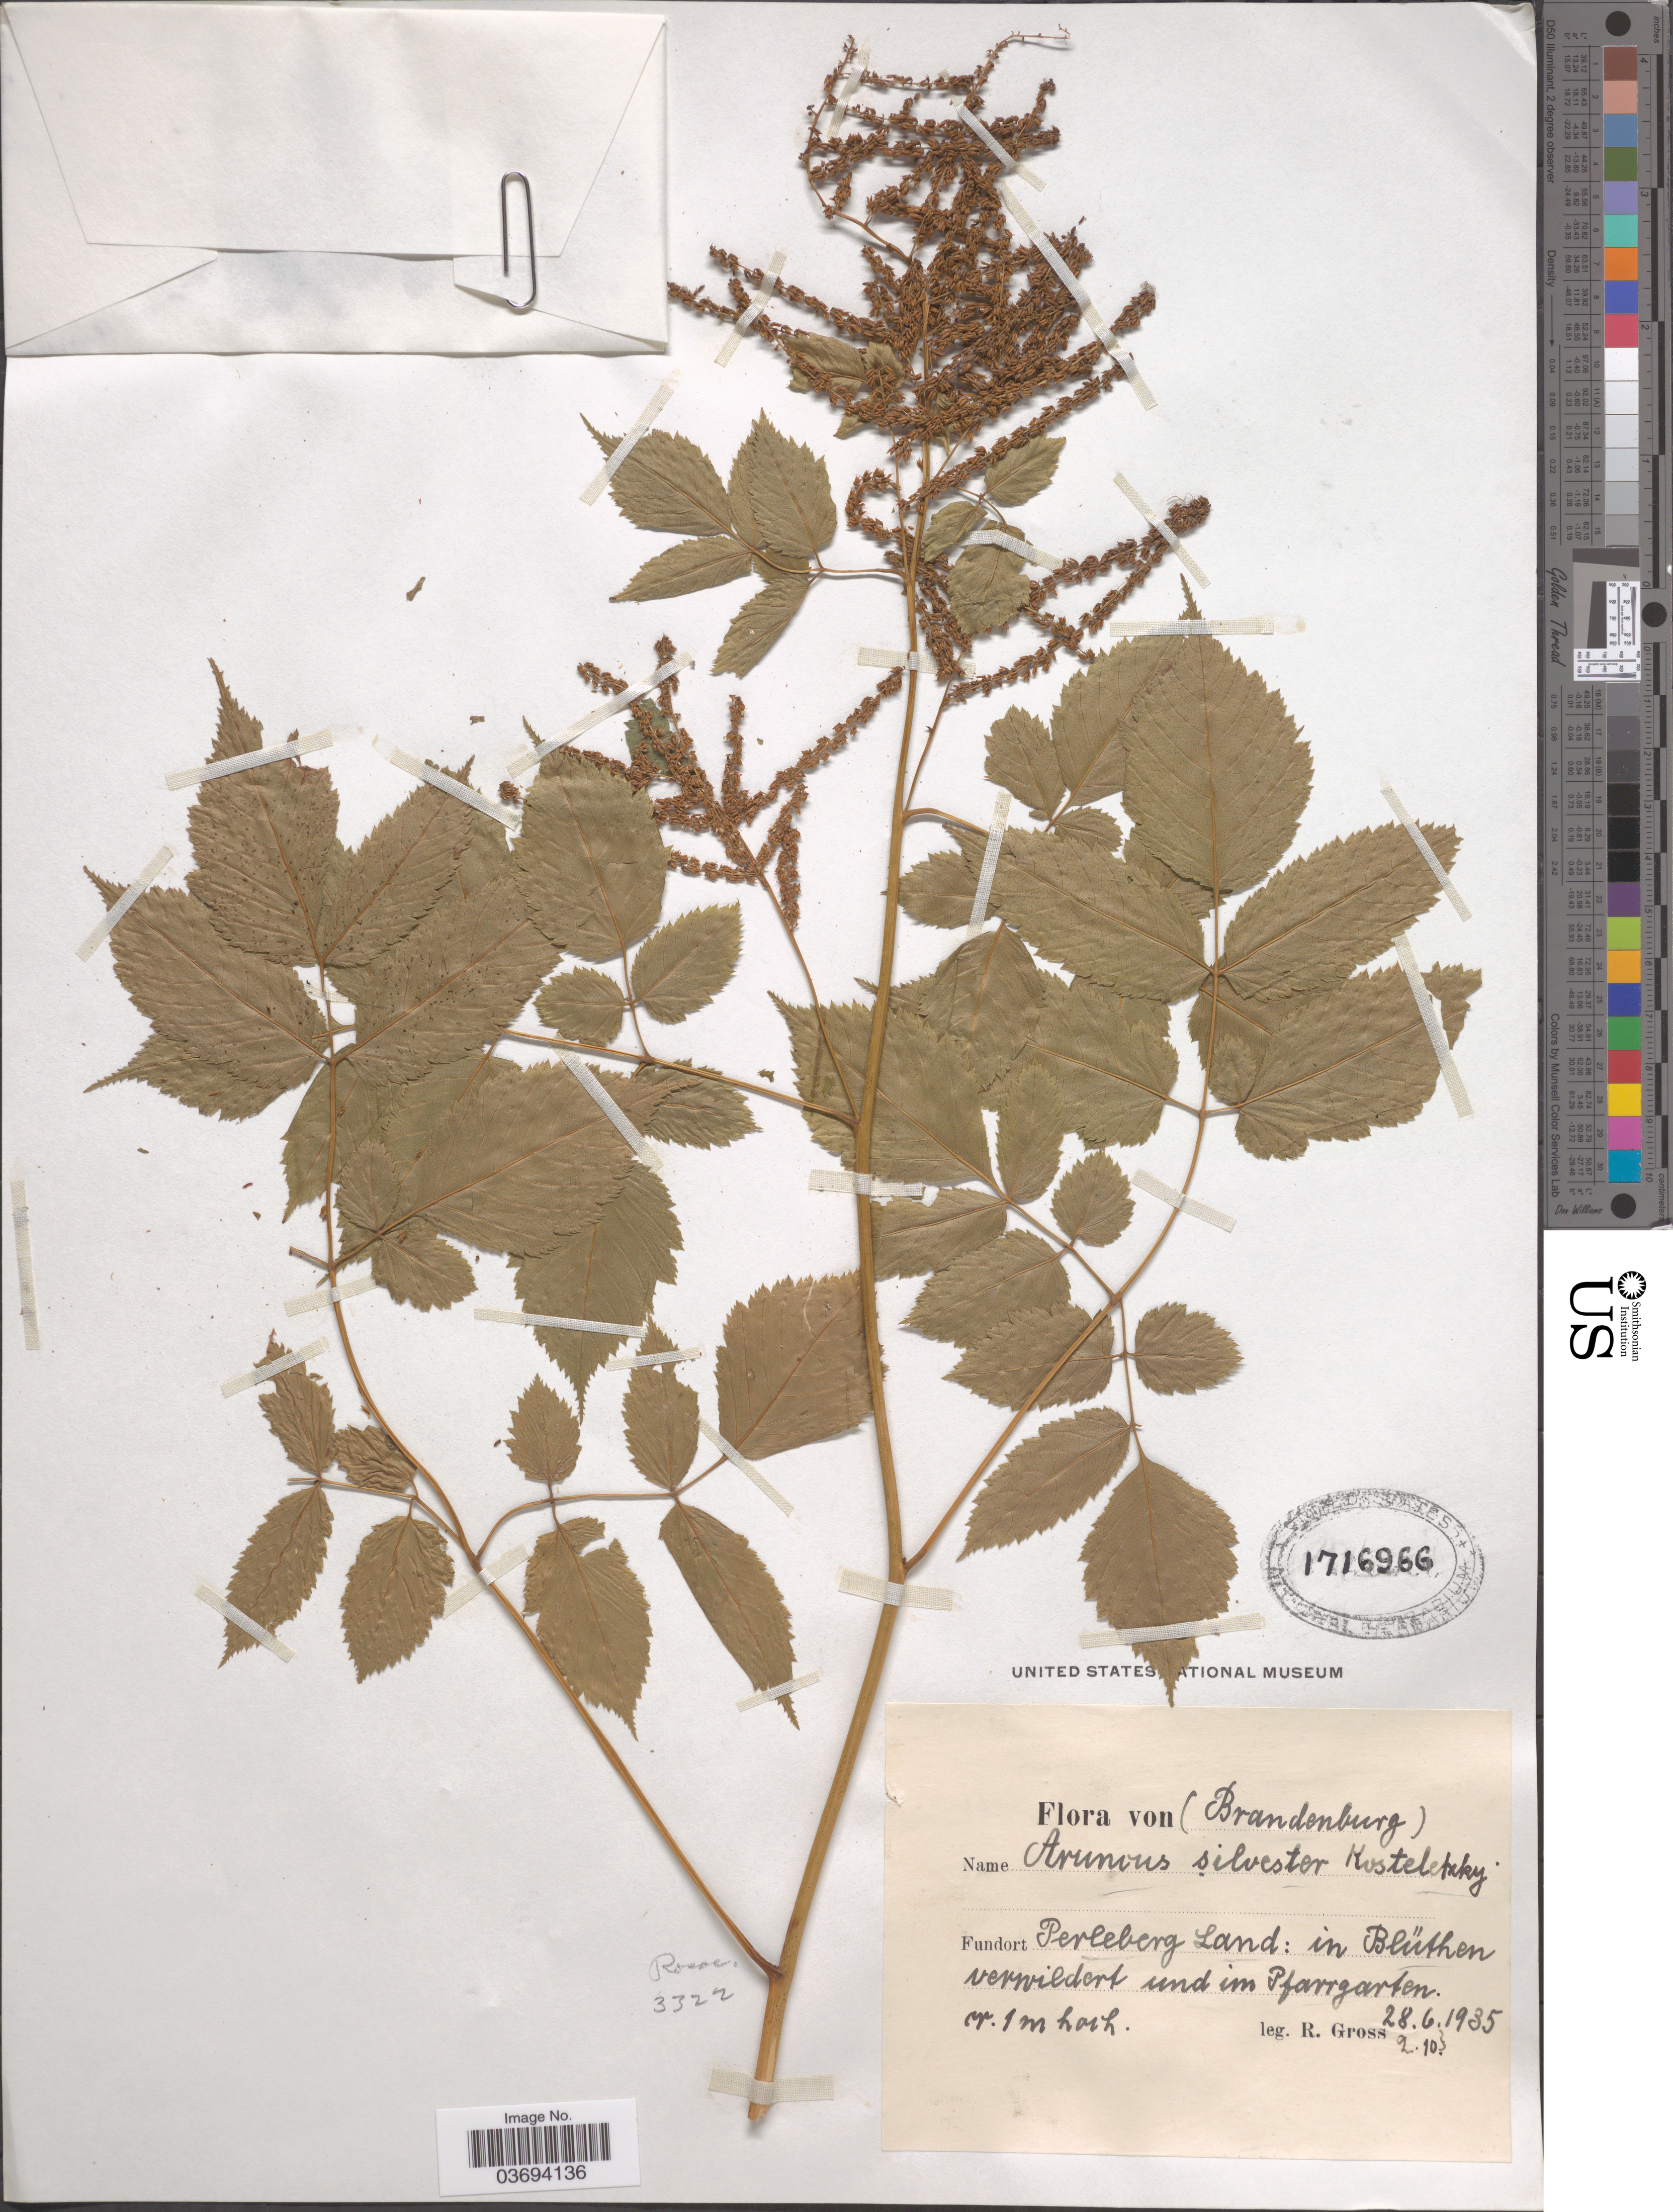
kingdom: Plantae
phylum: Tracheophyta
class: Magnoliopsida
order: Rosales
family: Rosaceae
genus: Aruncus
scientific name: Aruncus sylvester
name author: Kostel. ex Maxim.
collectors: R. Gross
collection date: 1935-06-28/1935-10-02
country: Germany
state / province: Brandenburg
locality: Perleberg Land: in Blüthen verwildert und im Pfarrgarten.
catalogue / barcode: US 1716966